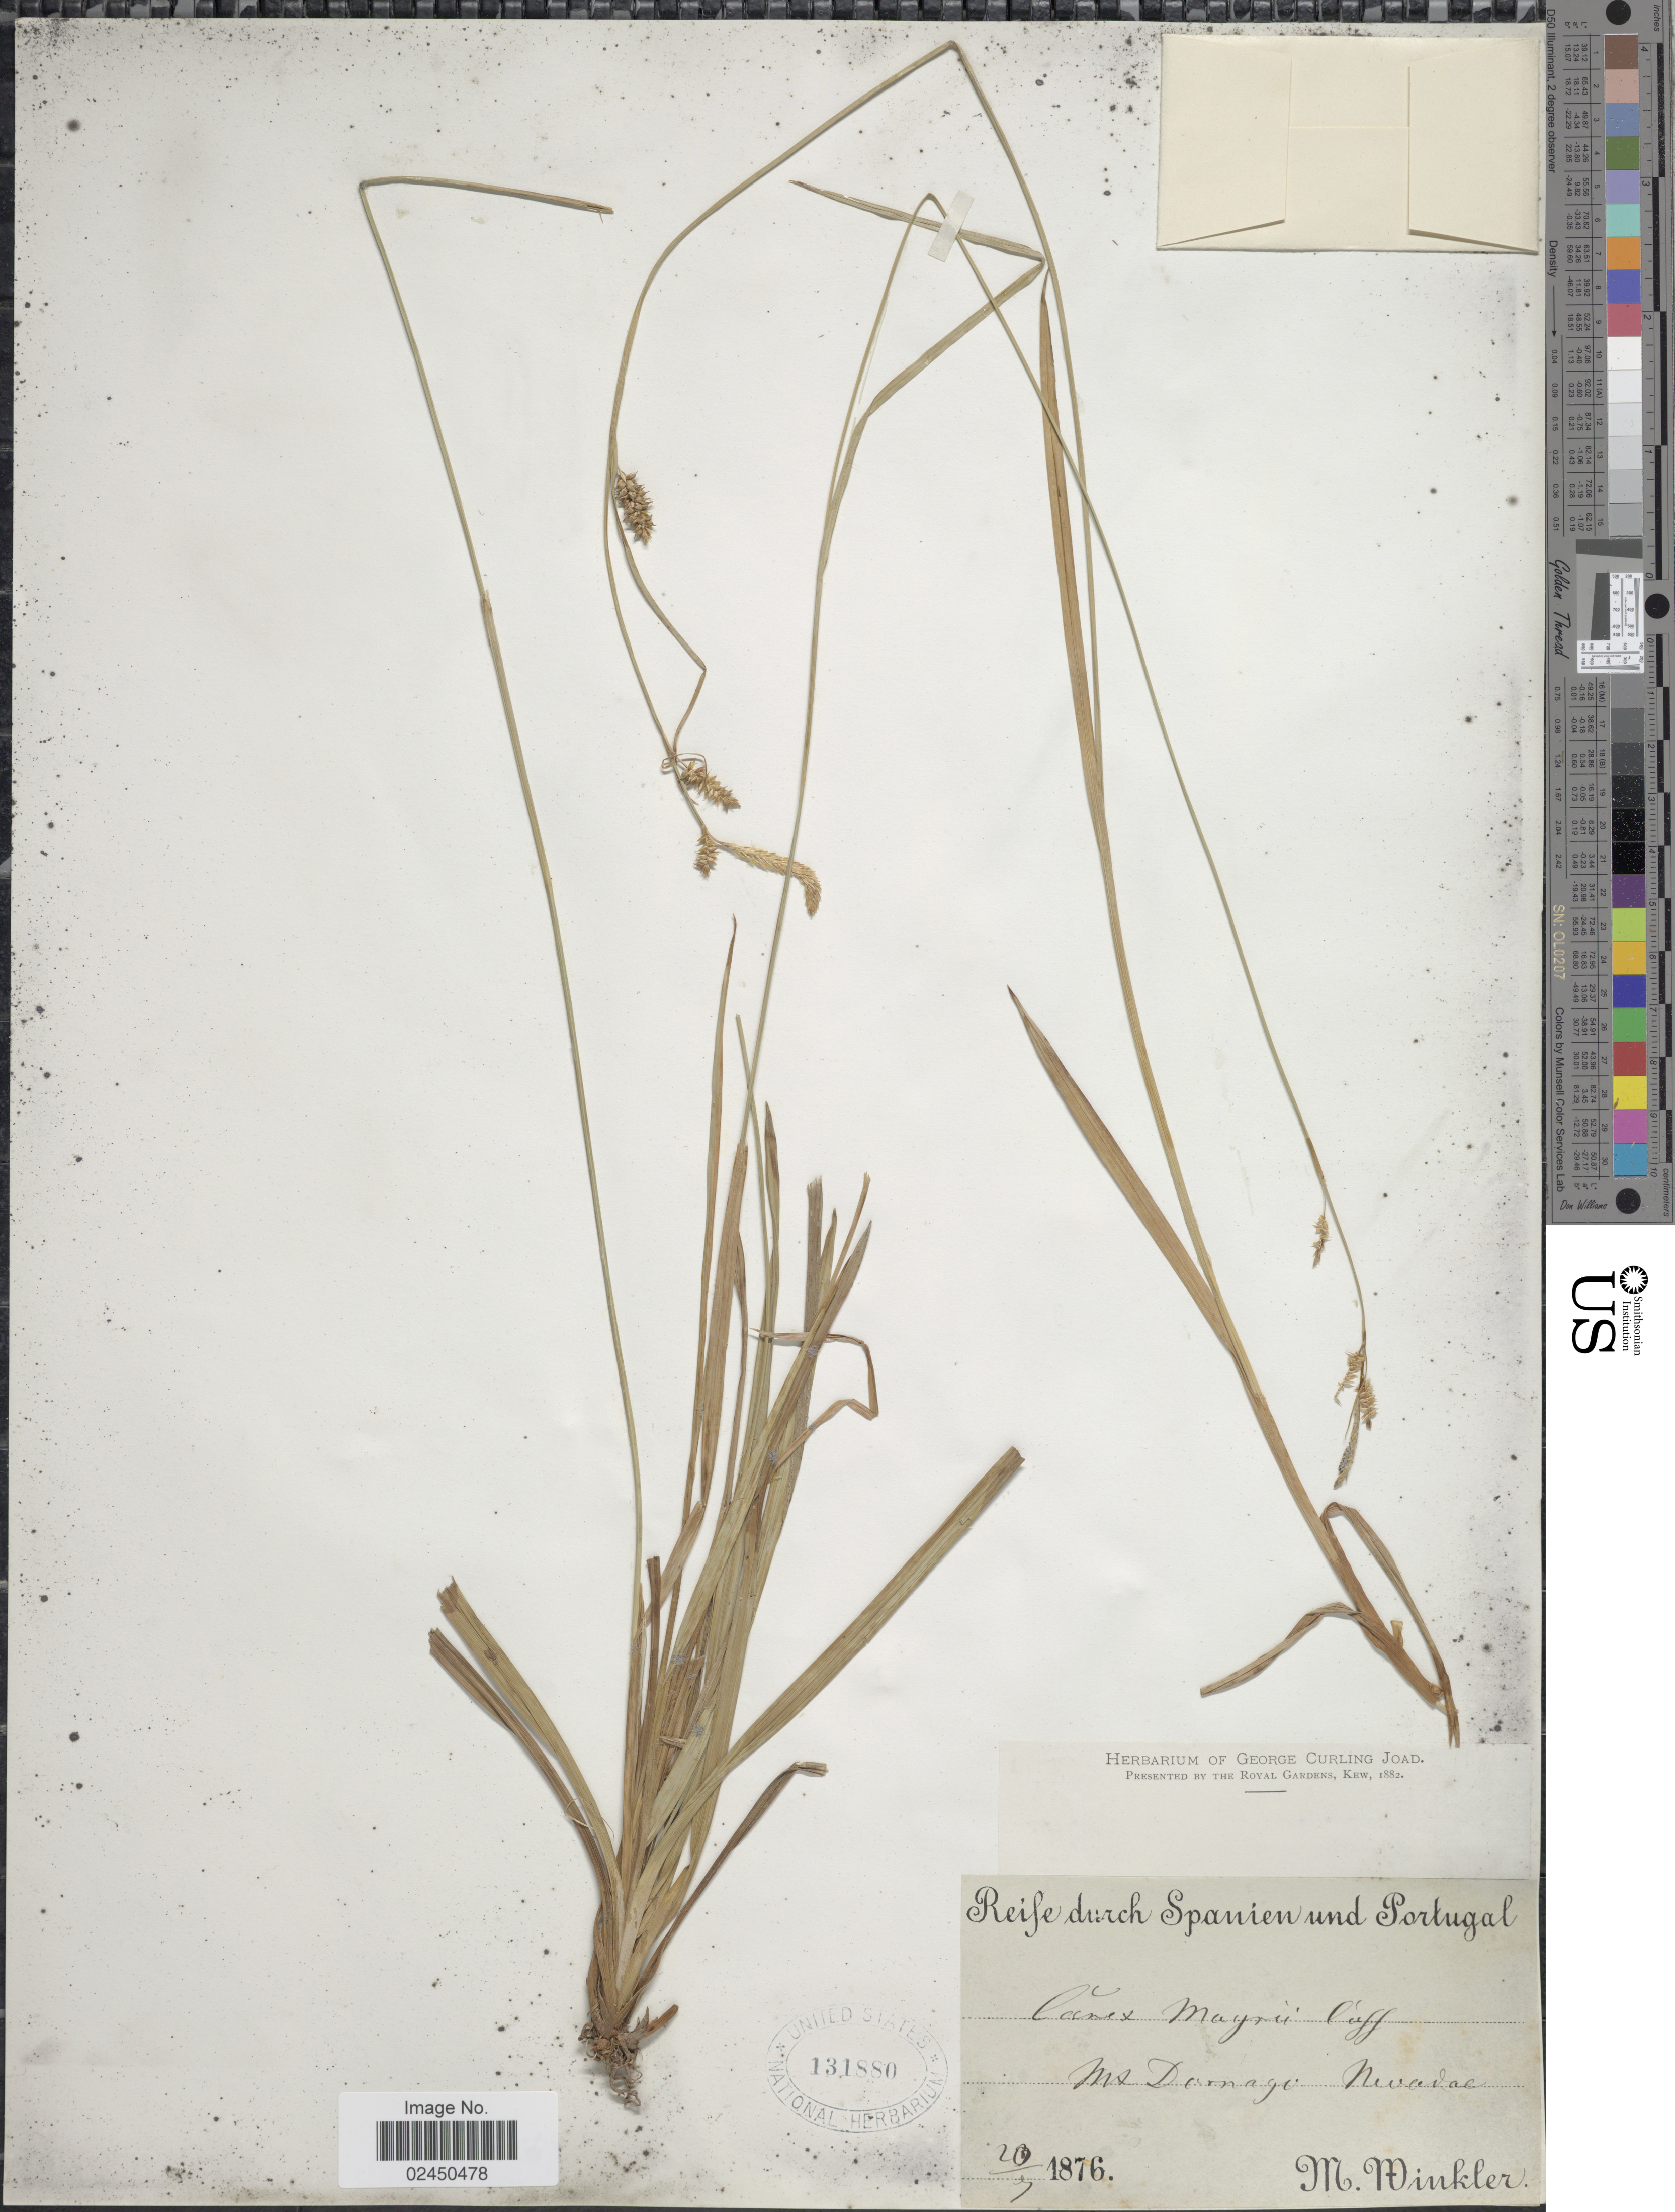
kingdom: Plantae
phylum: Tracheophyta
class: Liliopsida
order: Poales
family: Cyperaceae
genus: Carex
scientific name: Carex mairei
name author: Coss. & Germ.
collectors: M. Winkler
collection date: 1876-07-20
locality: Spanien und Portugal. Mt. Darnagi Nevadae [interpreted]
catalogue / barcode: US 131880